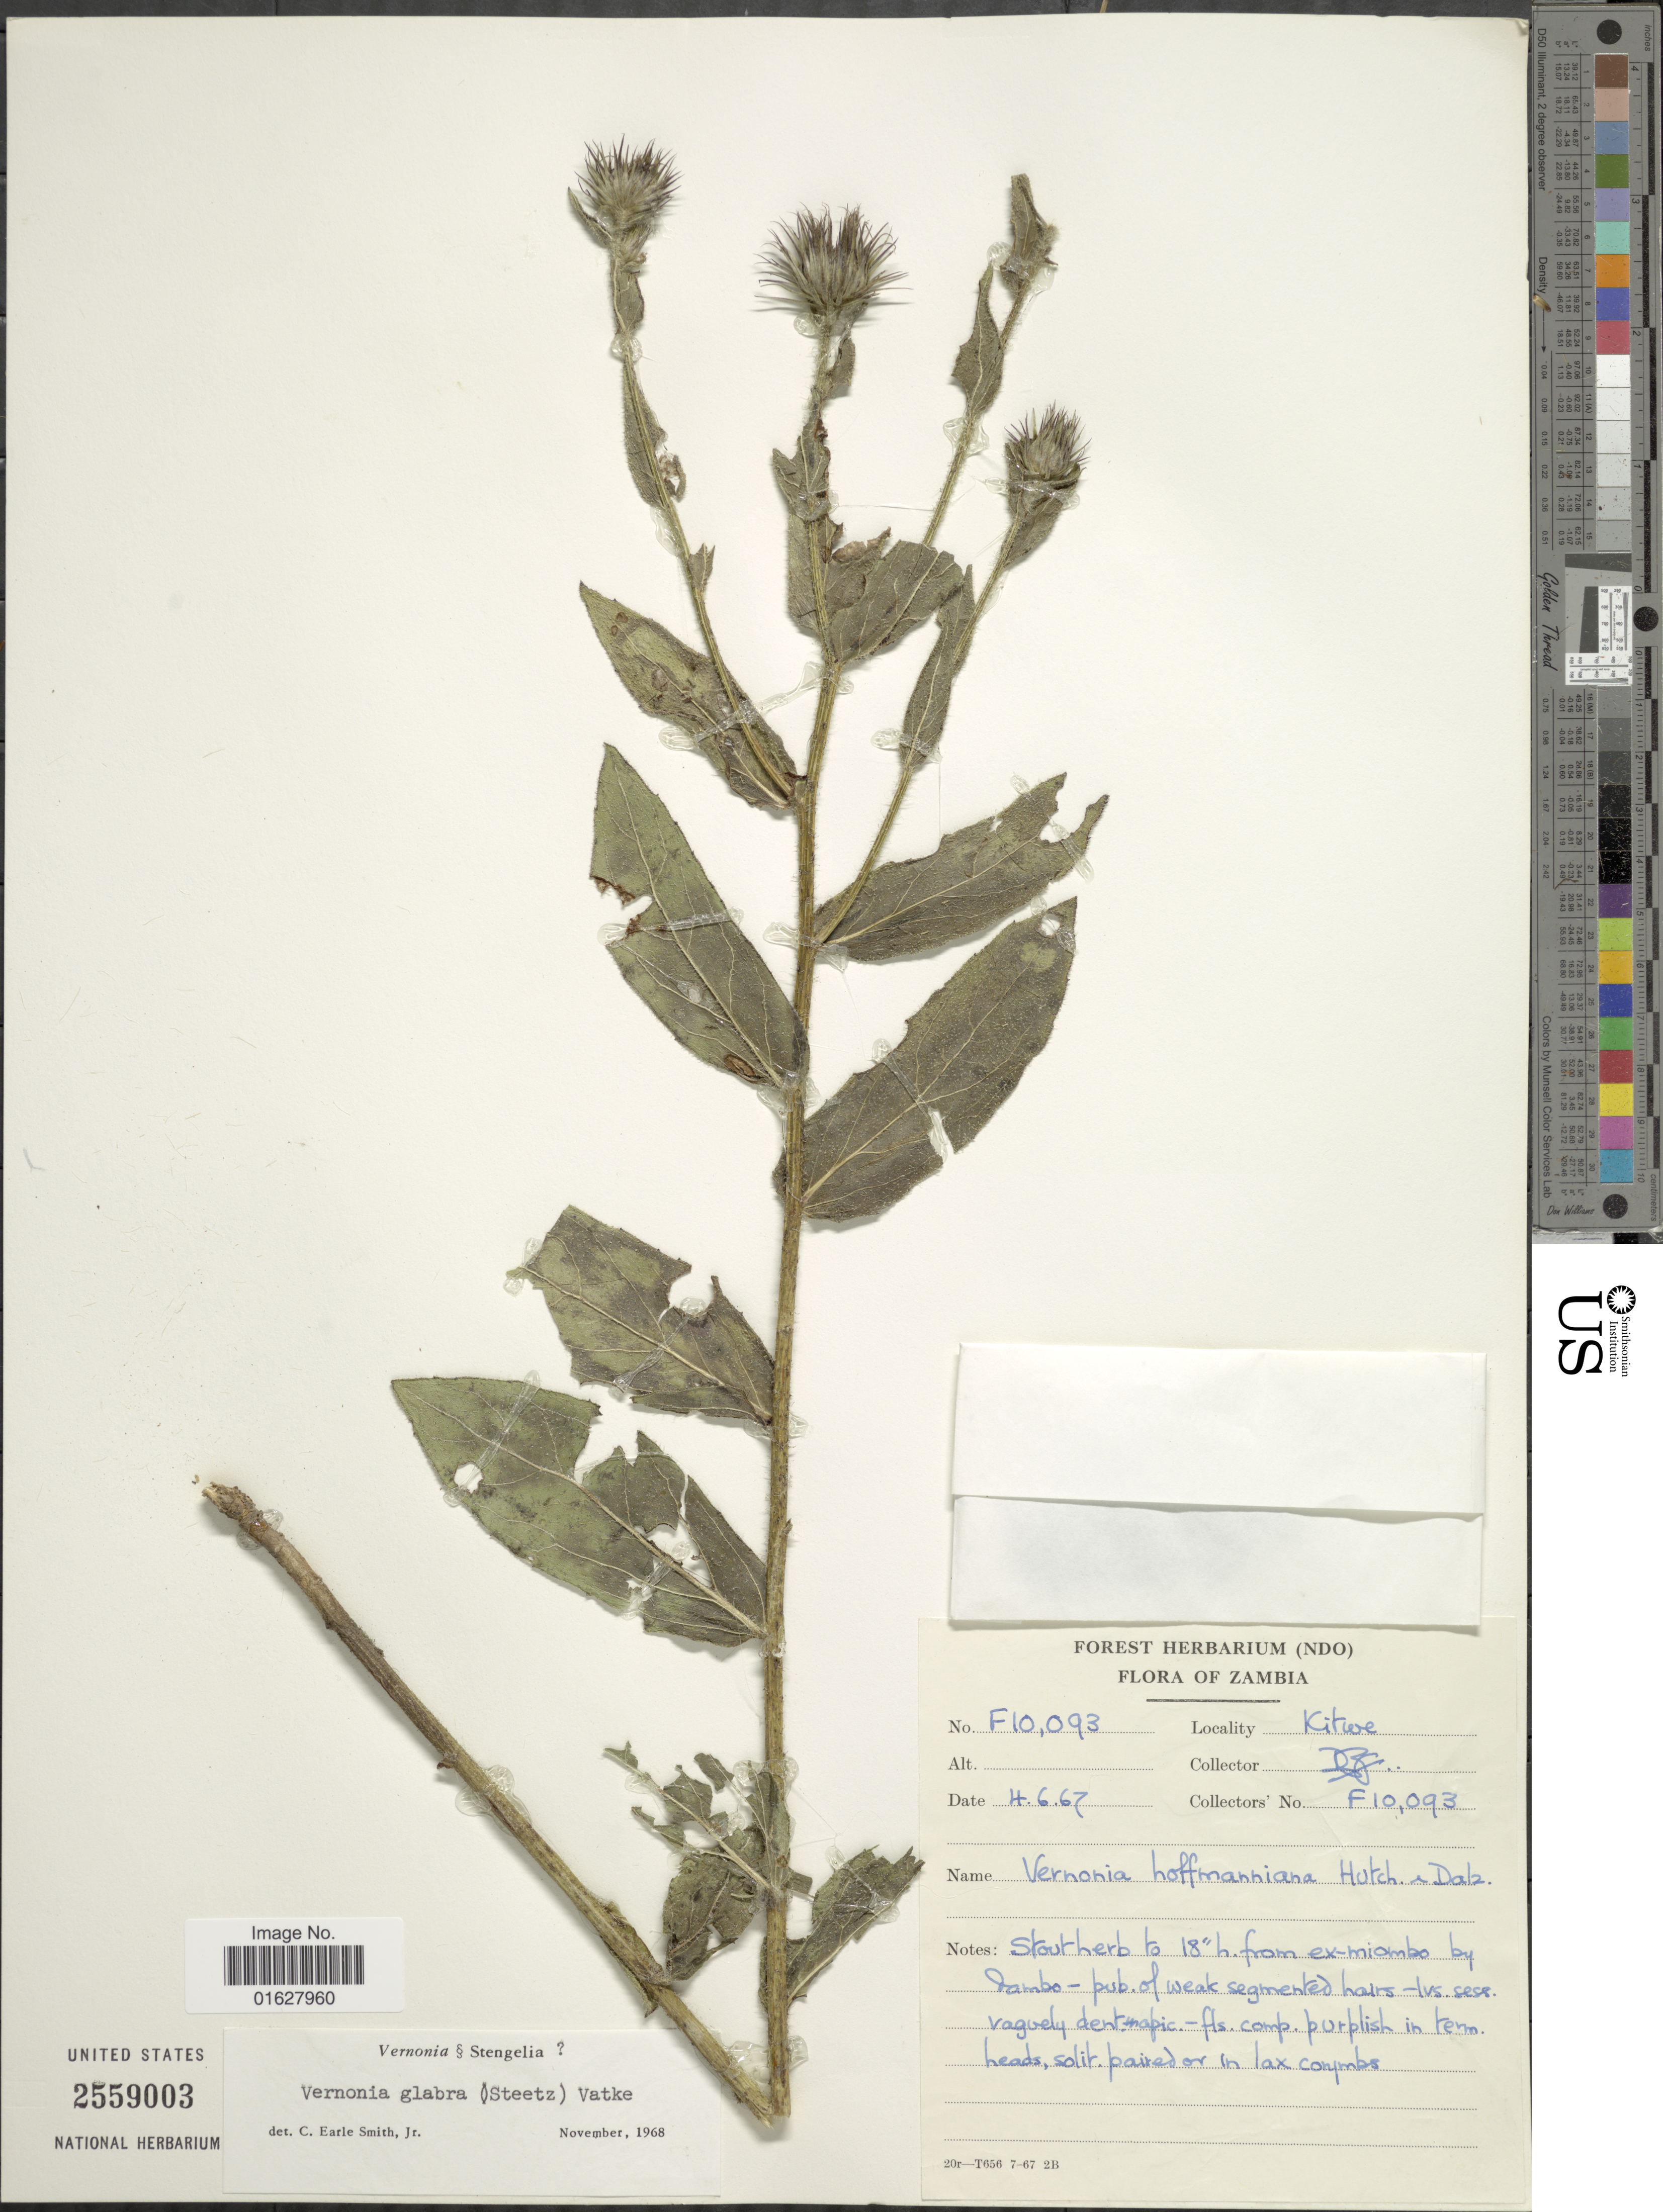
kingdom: Plantae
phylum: Tracheophyta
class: Magnoliopsida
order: Asterales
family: Asteraceae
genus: Vernonia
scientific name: Vernonia sp.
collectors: D. B. Fanshawe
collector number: F10093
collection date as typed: Transcribed d/m/y: 4/6/67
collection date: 1967-06-04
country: Zambia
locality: Kitwe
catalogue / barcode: US 2559003